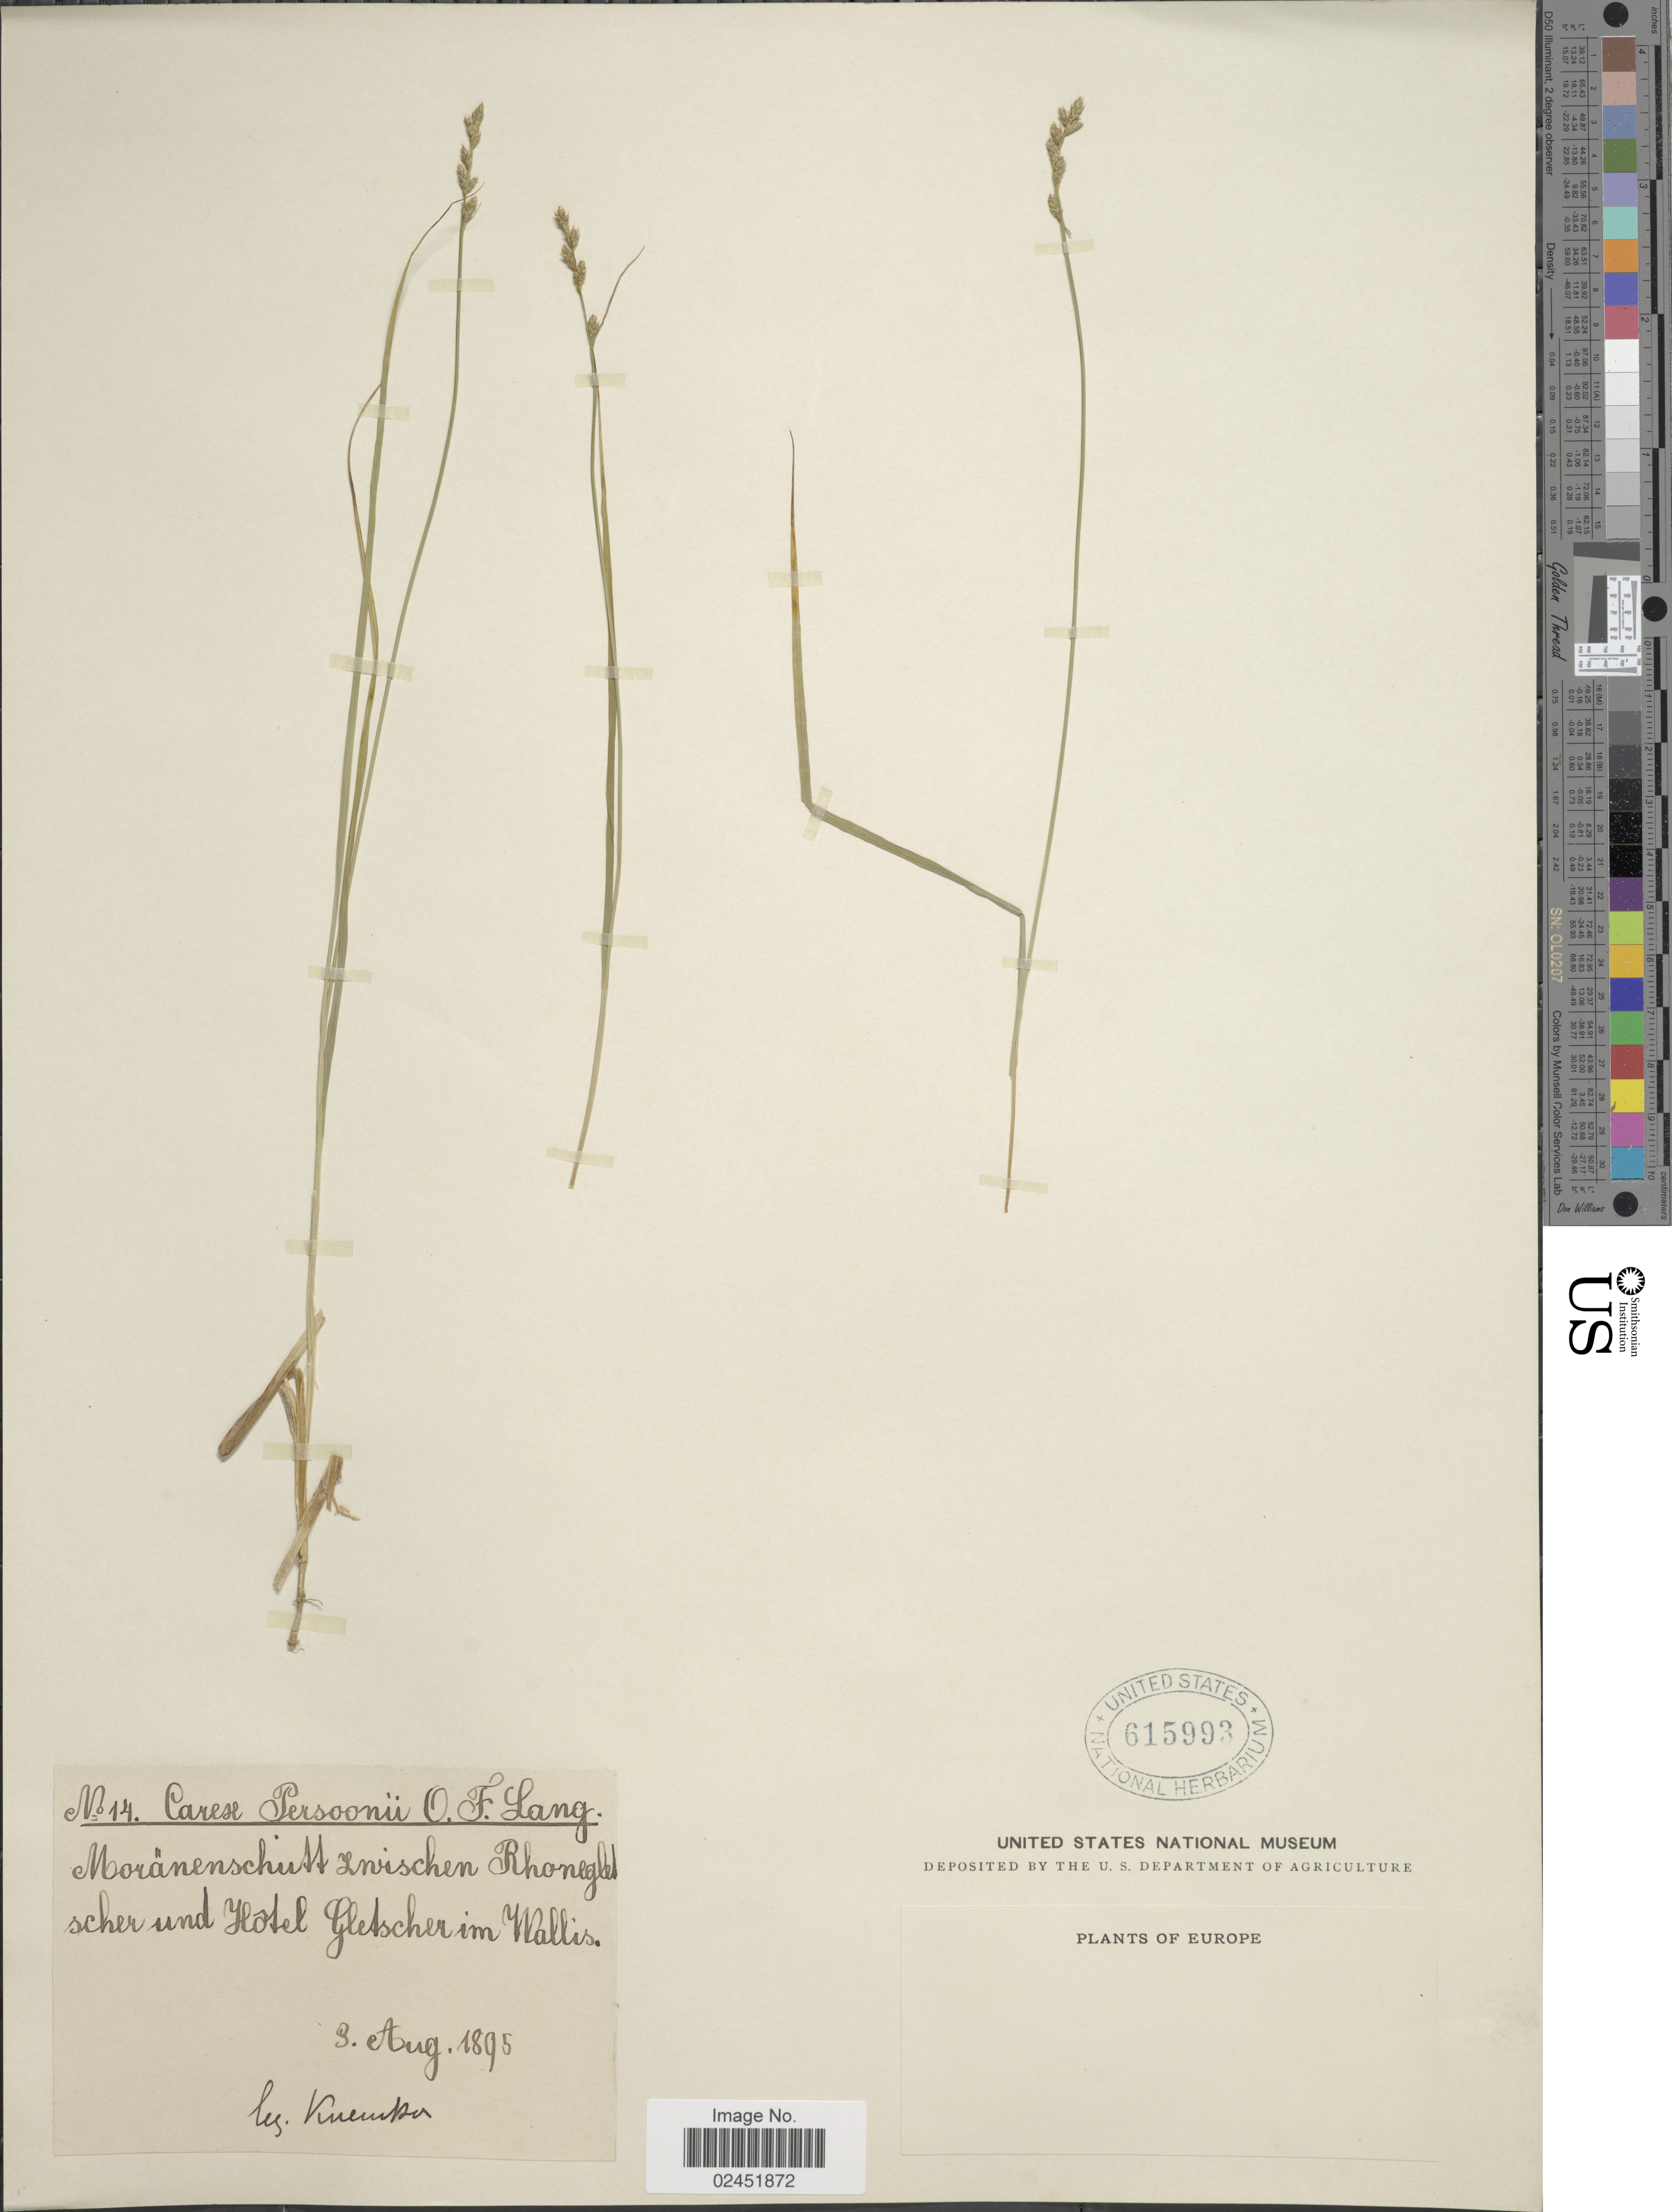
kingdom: Plantae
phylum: Tracheophyta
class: Liliopsida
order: Poales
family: Cyperaceae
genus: Carex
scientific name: Carex canescens var. canescens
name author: L.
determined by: Strong, Mark T., (BOT), Smithsonian Institution - National Museum of Natural History (UNITED STATES)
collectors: Kneucker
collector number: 14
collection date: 1895-08-03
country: Switzerland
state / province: Valais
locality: Moranenschutt Lwischen Rhonegletscher und Hotel Gletscher im Wallis.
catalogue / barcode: US 615993